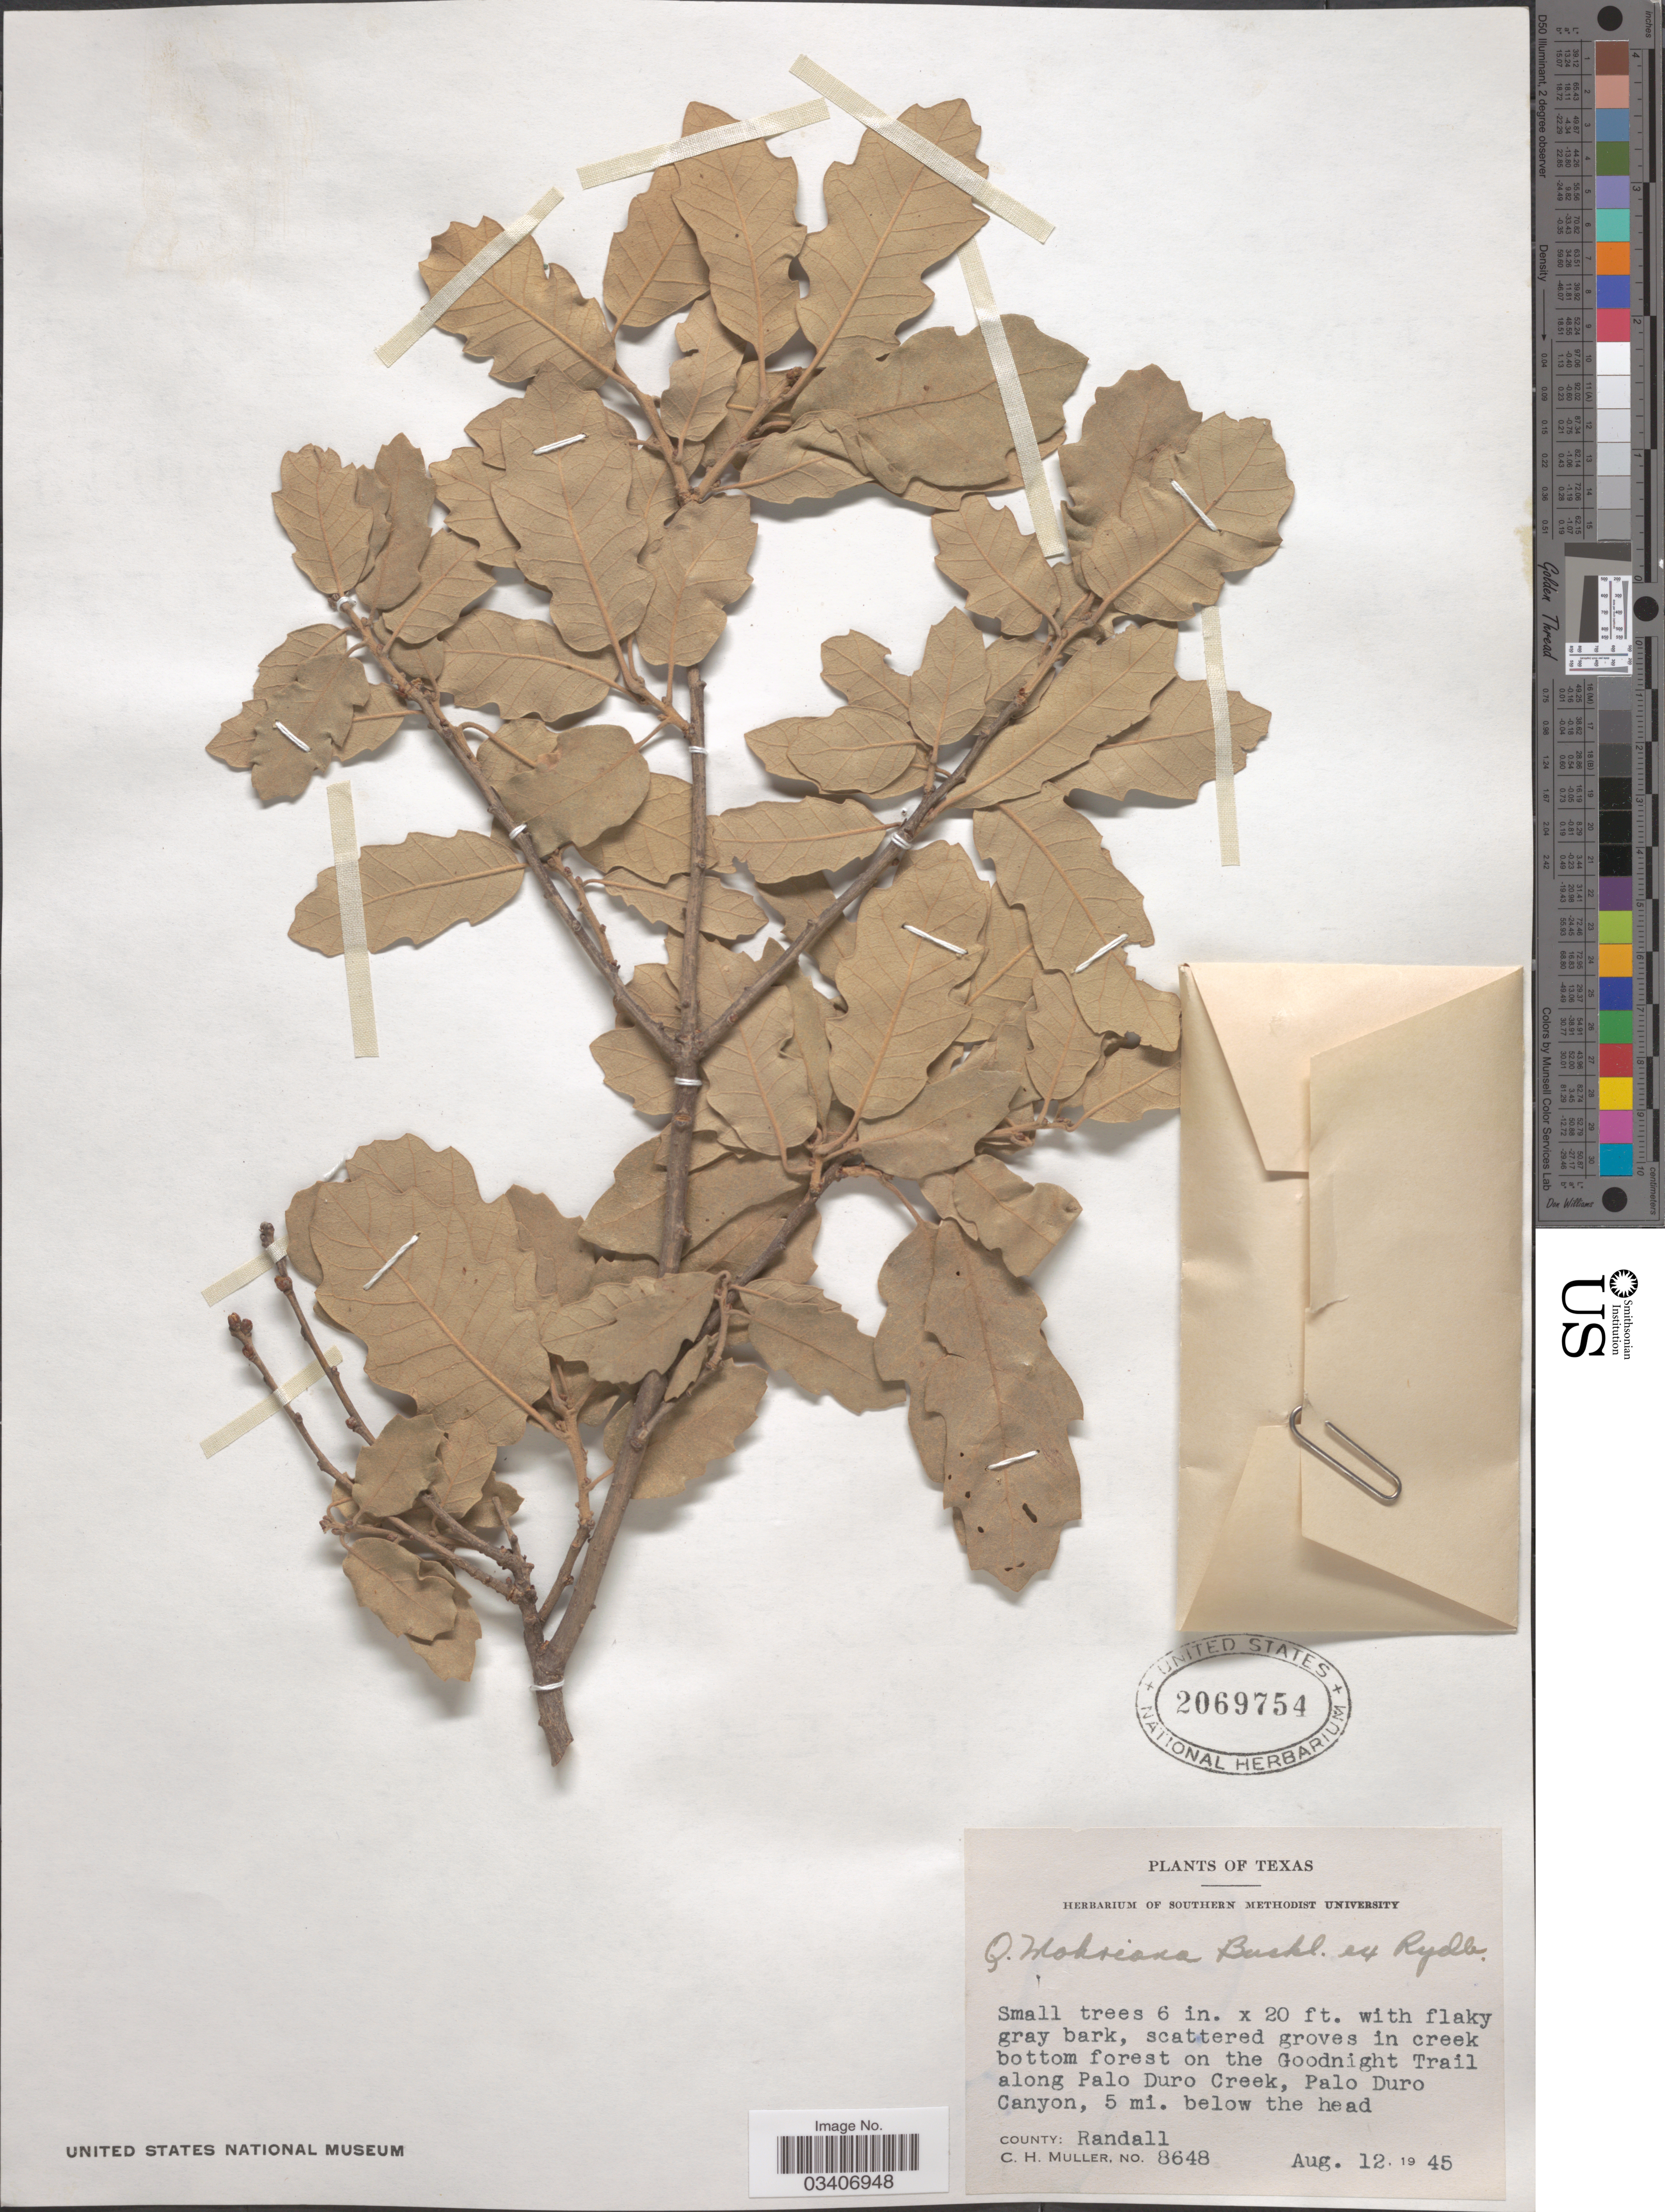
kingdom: Plantae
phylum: Tracheophyta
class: Magnoliopsida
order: Fagales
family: Fagaceae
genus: Quercus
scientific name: Quercus mohriana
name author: Buckley ex Rydb.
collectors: C. H. Mueller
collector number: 8648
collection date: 1945-08-12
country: United States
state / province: Texas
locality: Scattered groves in creek bottom forest on the Goodnight Trail along Palo Duro Creek, Palo Duro Canyon, 5 mi. below the head. County: Randall.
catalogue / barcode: US 2069754